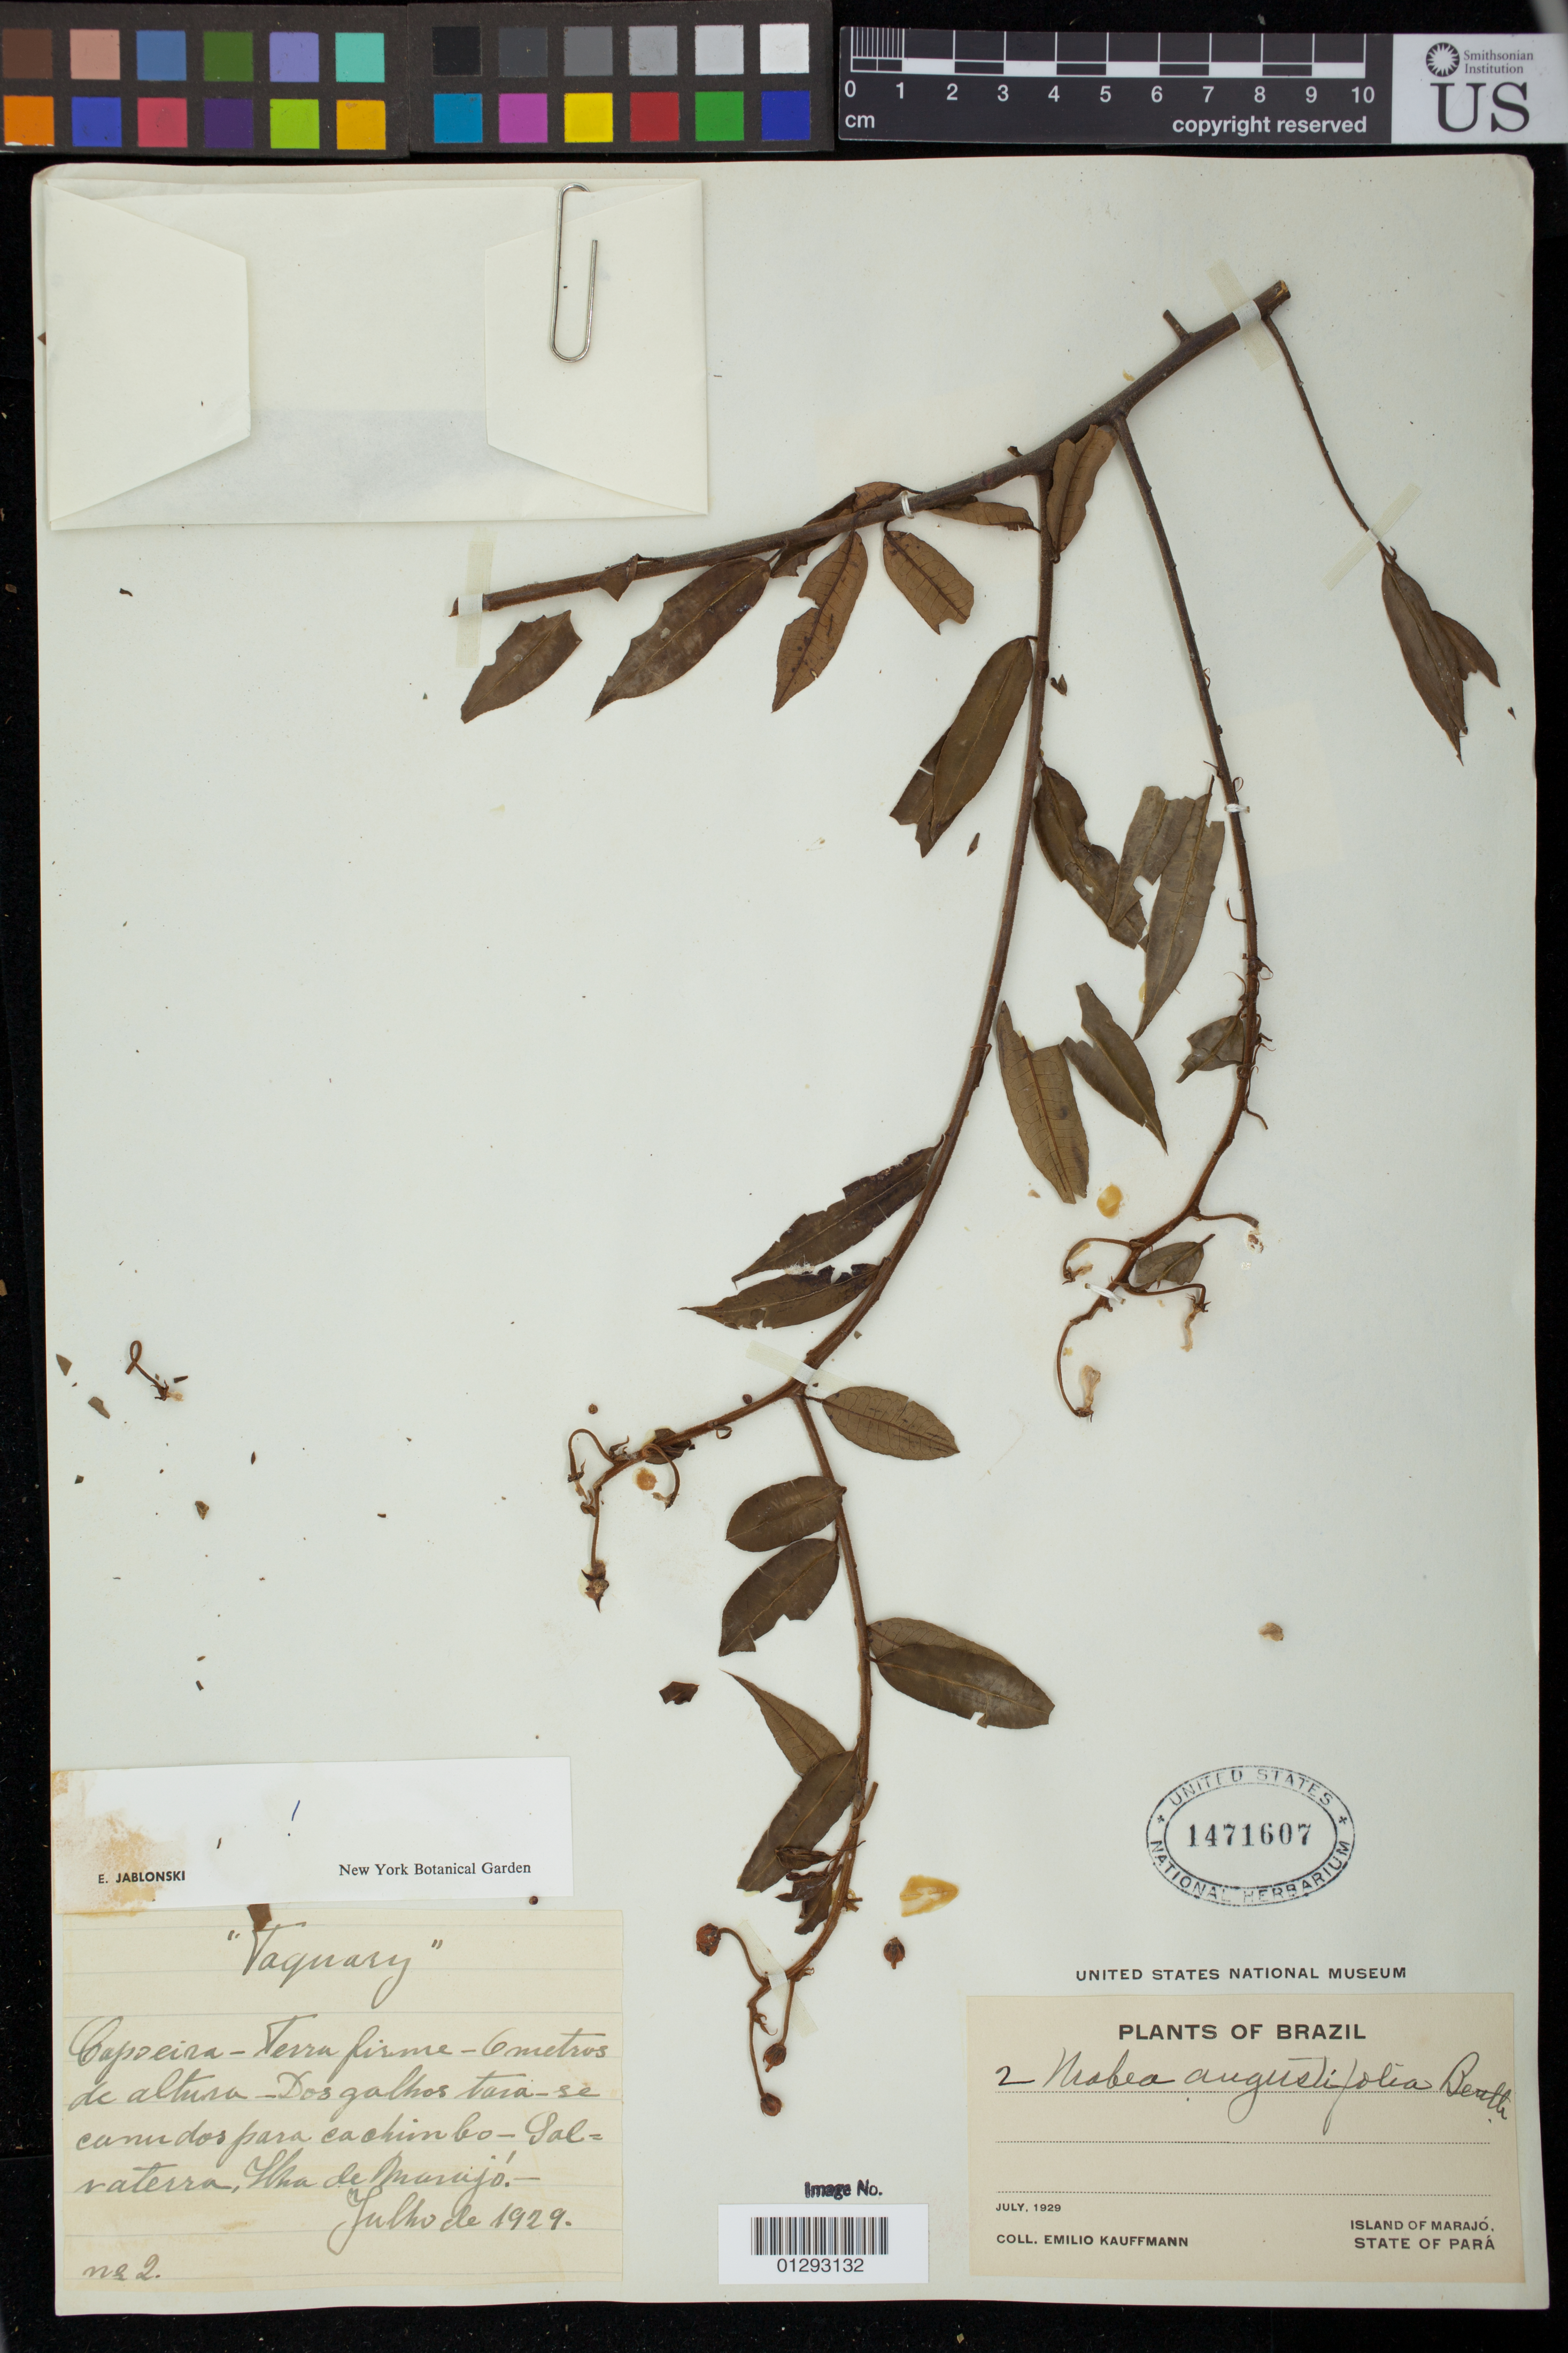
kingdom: Plantae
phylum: Tracheophyta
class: Magnoliopsida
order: Malpighiales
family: Euphorbiaceae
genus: Mabea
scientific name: Mabea angustifolia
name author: Spruce ex Benth.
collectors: E. Kauffmann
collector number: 2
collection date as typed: Jul 1929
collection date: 1929-07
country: Brazil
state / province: Para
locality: Island of Marajo.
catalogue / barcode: US 1471607